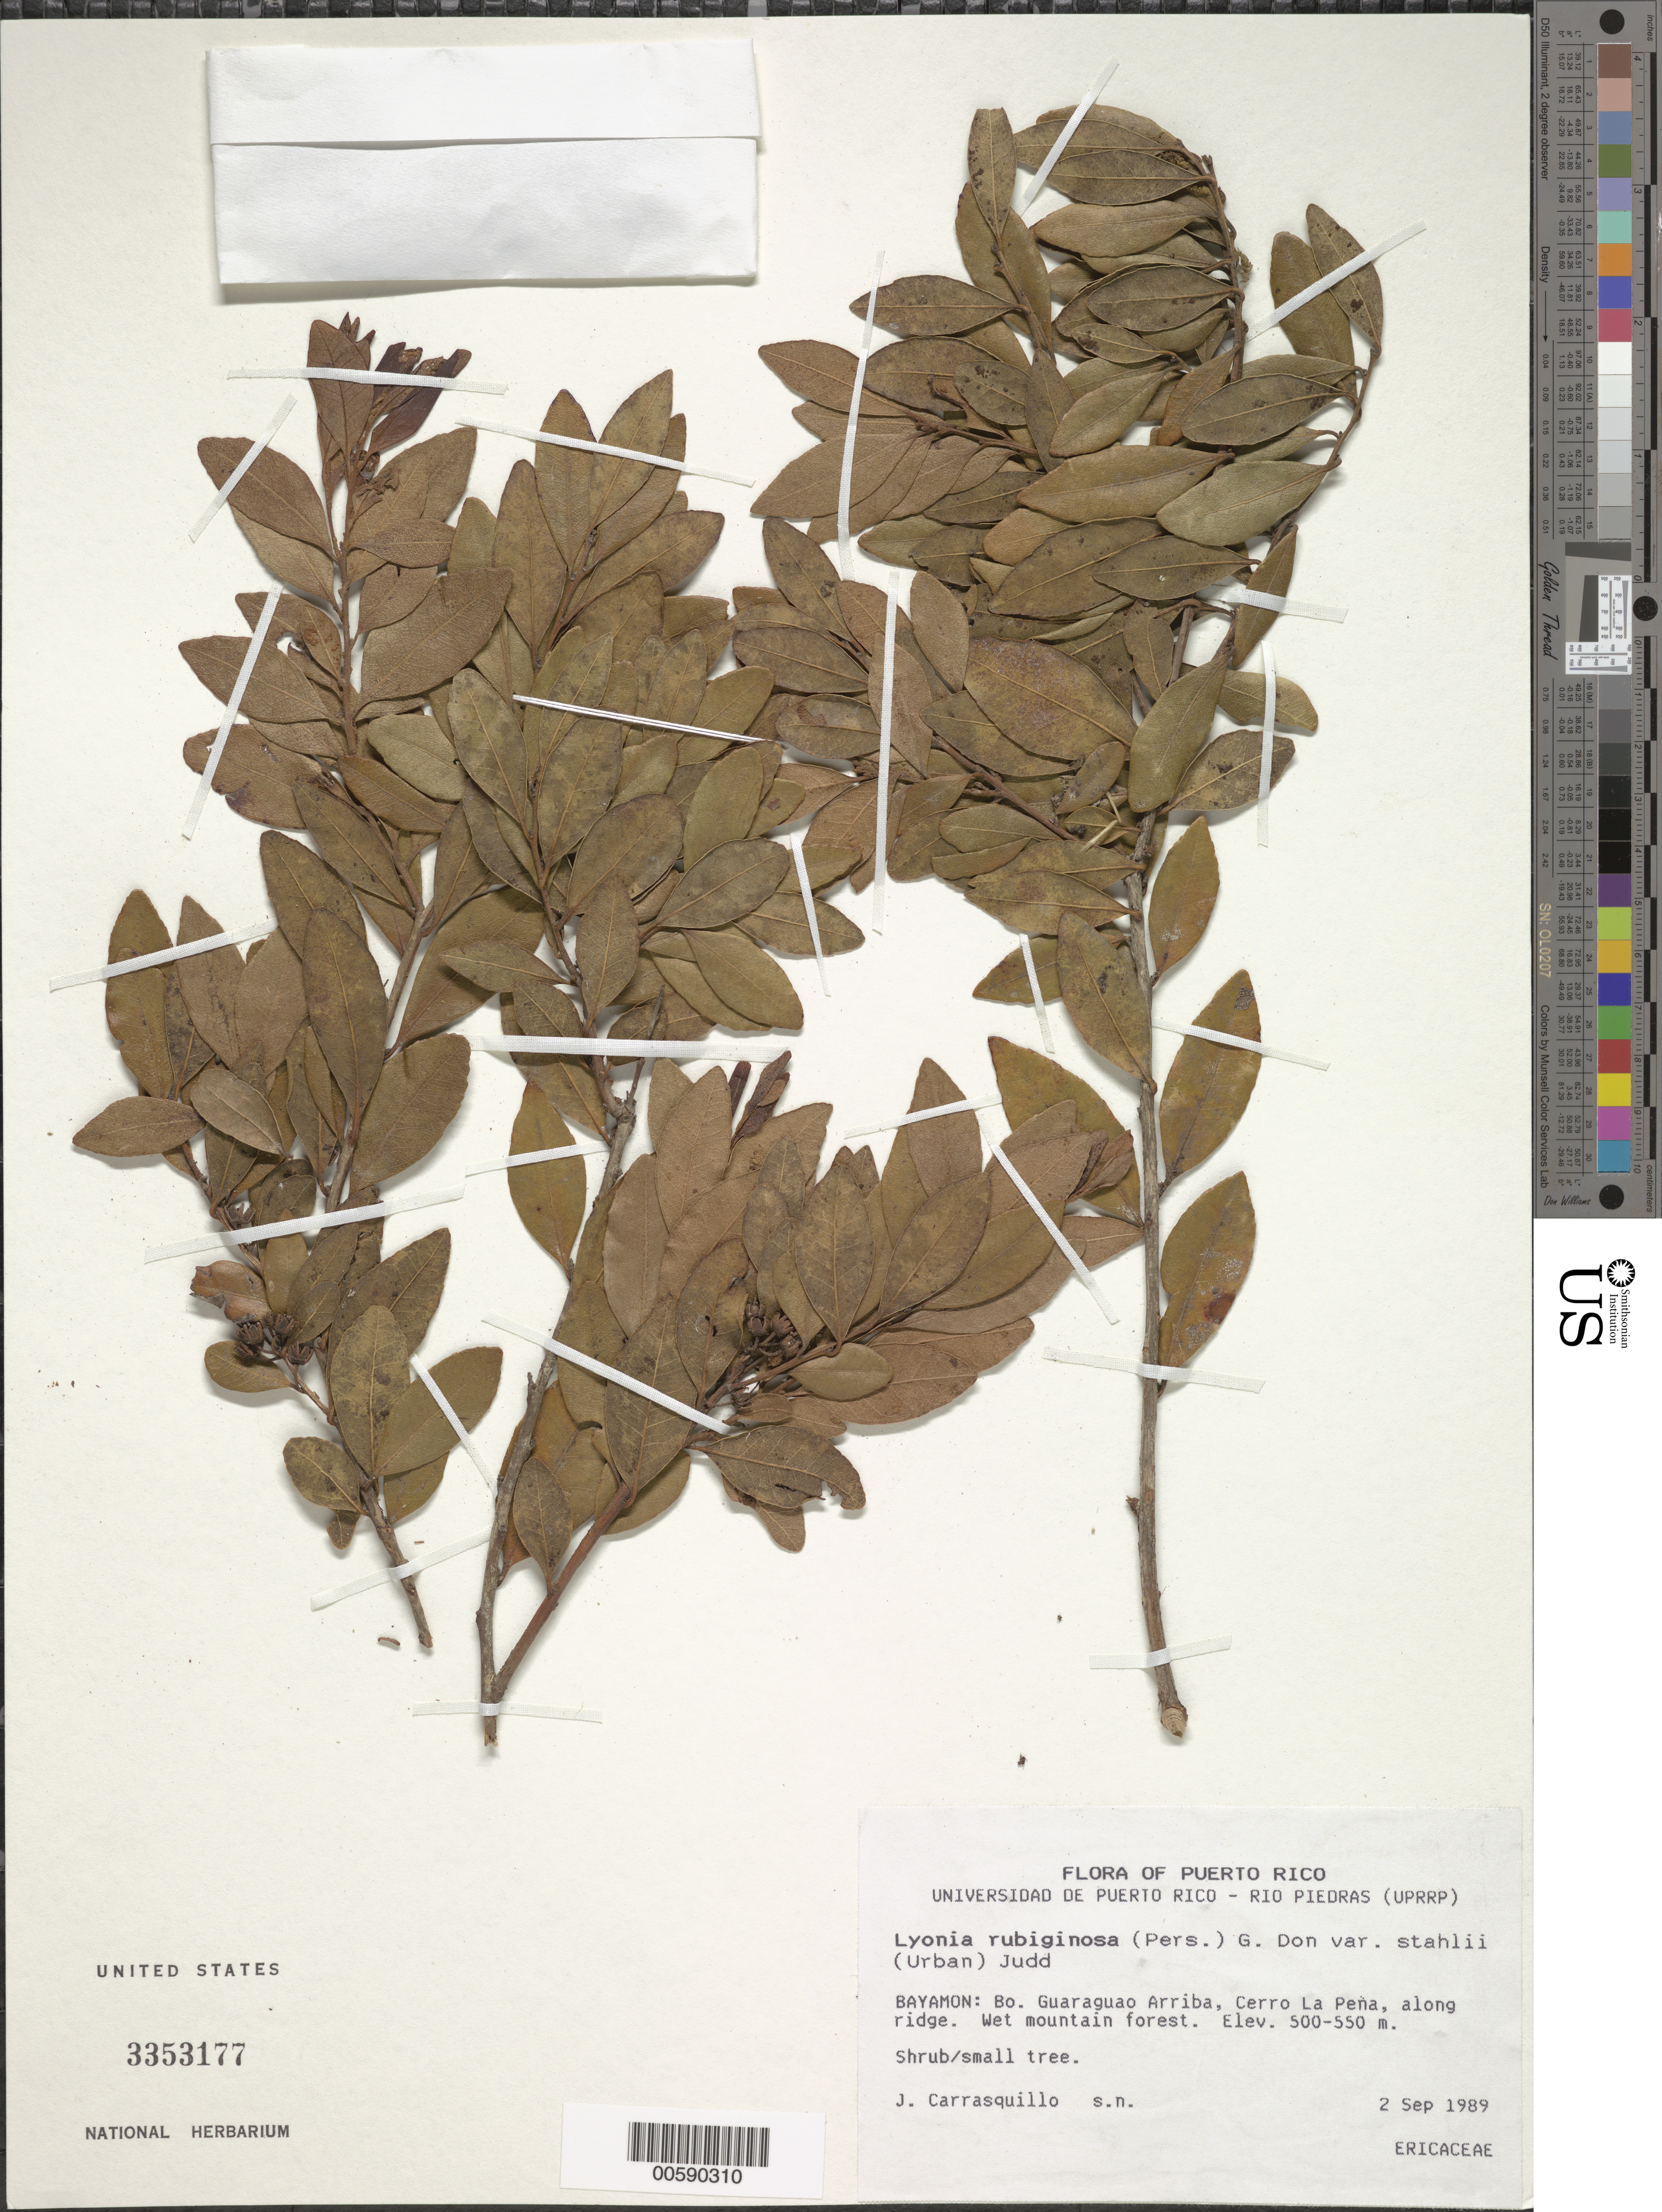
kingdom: Plantae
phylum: Tracheophyta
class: Magnoliopsida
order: Ericales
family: Ericaceae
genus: Lyonia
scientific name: Lyonia stahlii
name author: Urb.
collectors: J. Carrasquillo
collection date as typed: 02 Sep 1989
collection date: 1989-09-02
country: Puerto Rico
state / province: Bayamón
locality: Bayamon: Bo. Guaraguao Arriba, Cerro La Peña, along ridge.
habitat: Wet mountain forest.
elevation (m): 500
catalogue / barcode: US 3353177